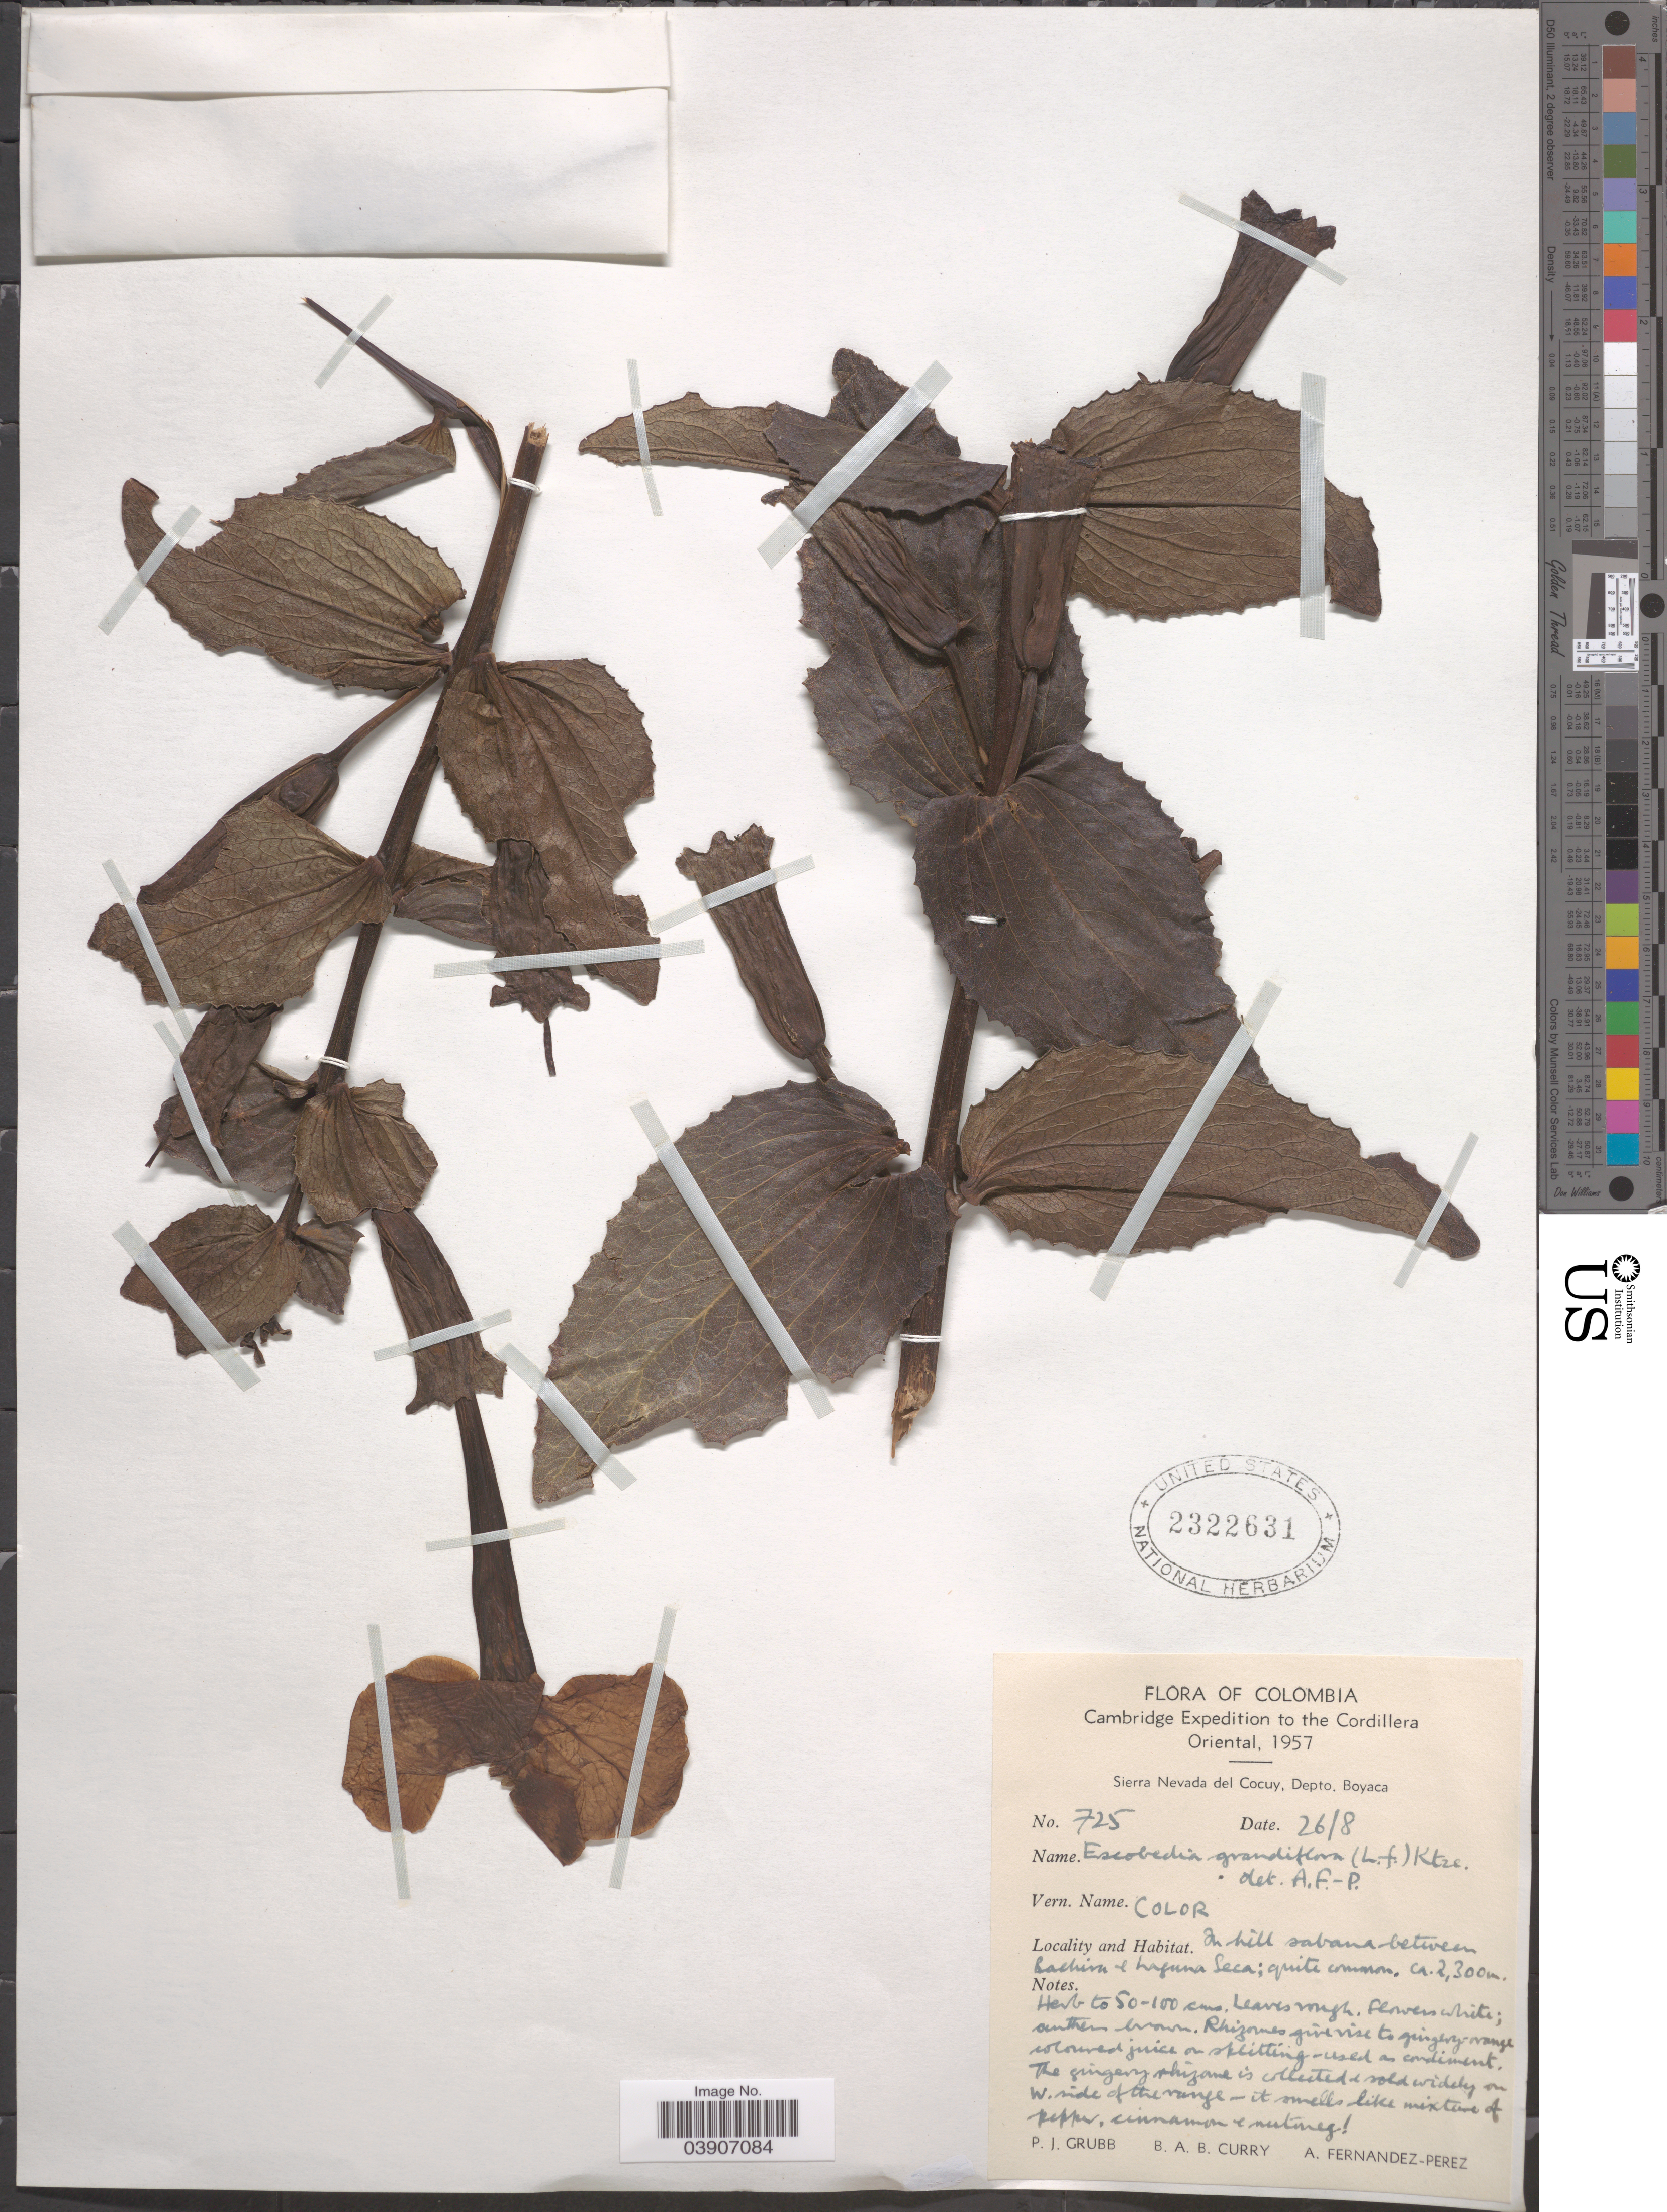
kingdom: Plantae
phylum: Tracheophyta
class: Magnoliopsida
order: Lamiales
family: Orobanchaceae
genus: Escobedia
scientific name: Escobedia grandiflora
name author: (L. f.) Kuntze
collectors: P. J. Grubb, B. A. B. Curry & A. Fernández-Pérez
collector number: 725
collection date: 1957-08-26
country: Colombia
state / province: Boyacá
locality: The Cordillera Oriental. Sierra Nevada del Cocuy, Depto. Boyaca. In hill sabana between Lachira & Laguna Seca.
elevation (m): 2300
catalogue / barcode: US 2322631